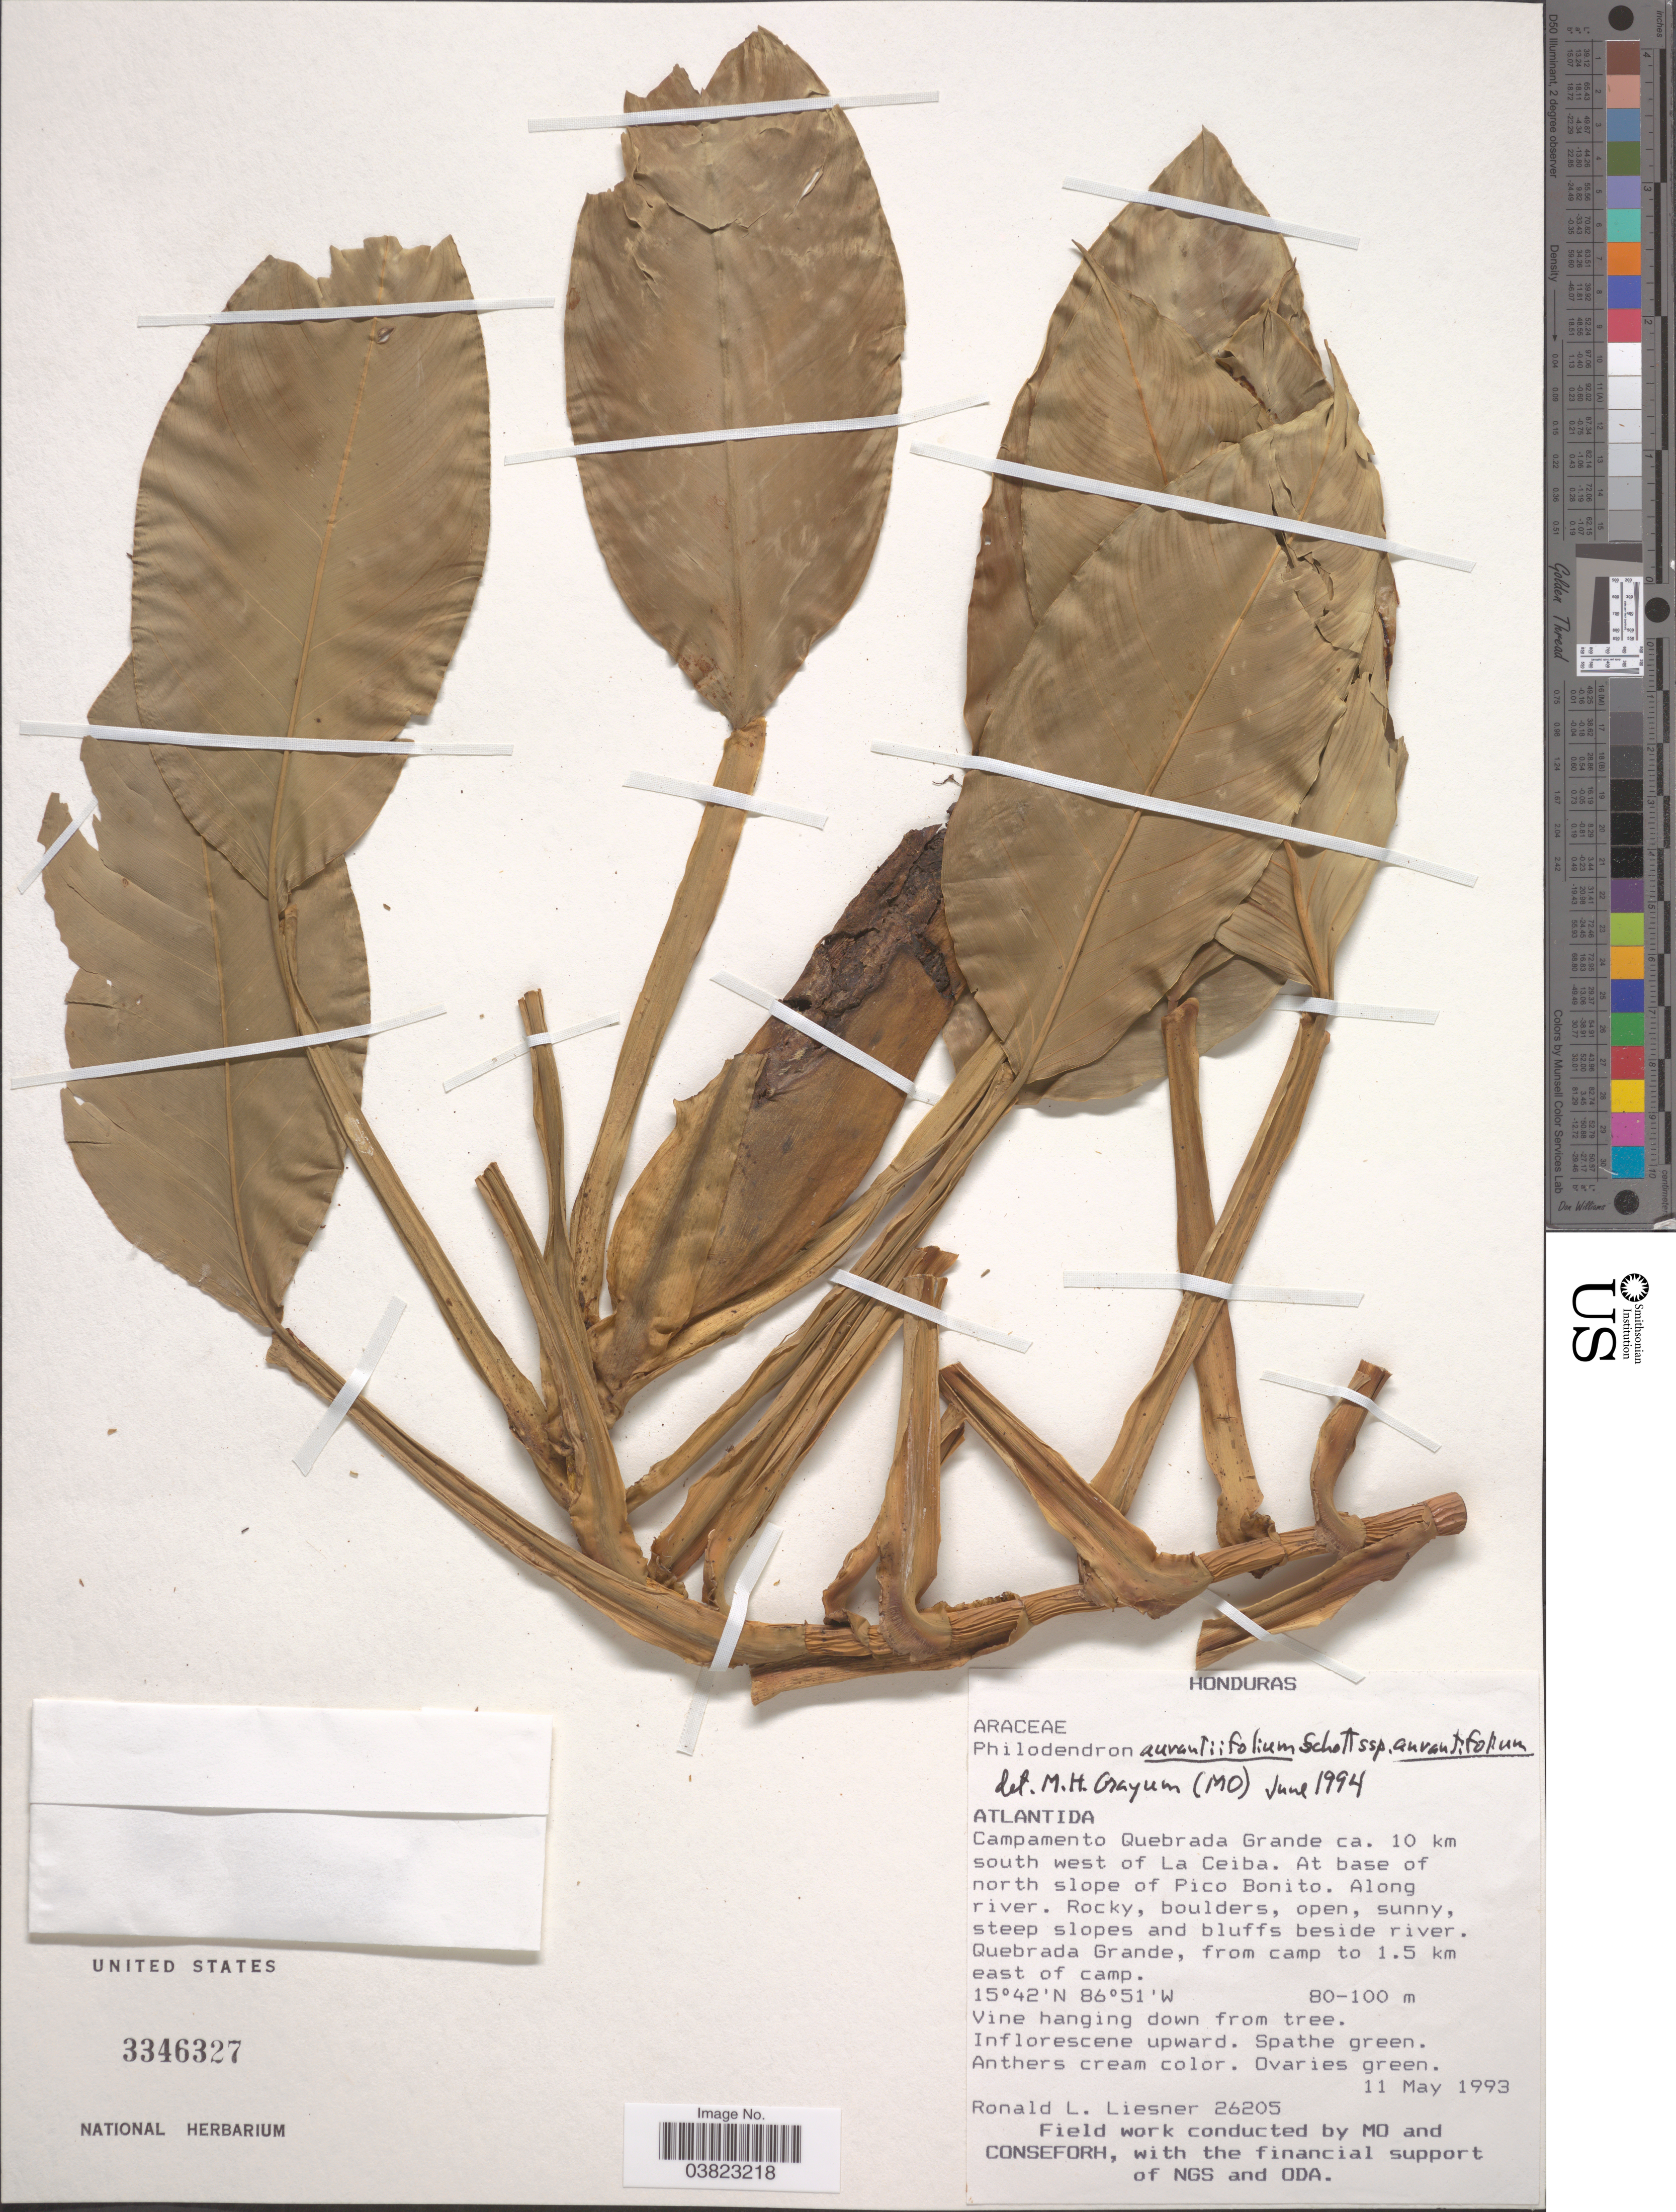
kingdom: Plantae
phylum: Tracheophyta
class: Liliopsida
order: Alismatales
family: Araceae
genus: Philodendron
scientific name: Philodendron aurantiifolium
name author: Schott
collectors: R. L. Liesner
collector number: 26205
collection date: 1993-05-11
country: Honduras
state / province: Atlantida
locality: Campamento Quebrada Grande ca. 10 km south west of La Ceiba. At base of north slope of Pico Bonito. Along river. Rocky, boulders, open, sunny, steep slopes and bluffs beside river. Quebrada Grande, from camp to 1.5 km east of camp.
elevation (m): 80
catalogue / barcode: US 3346327